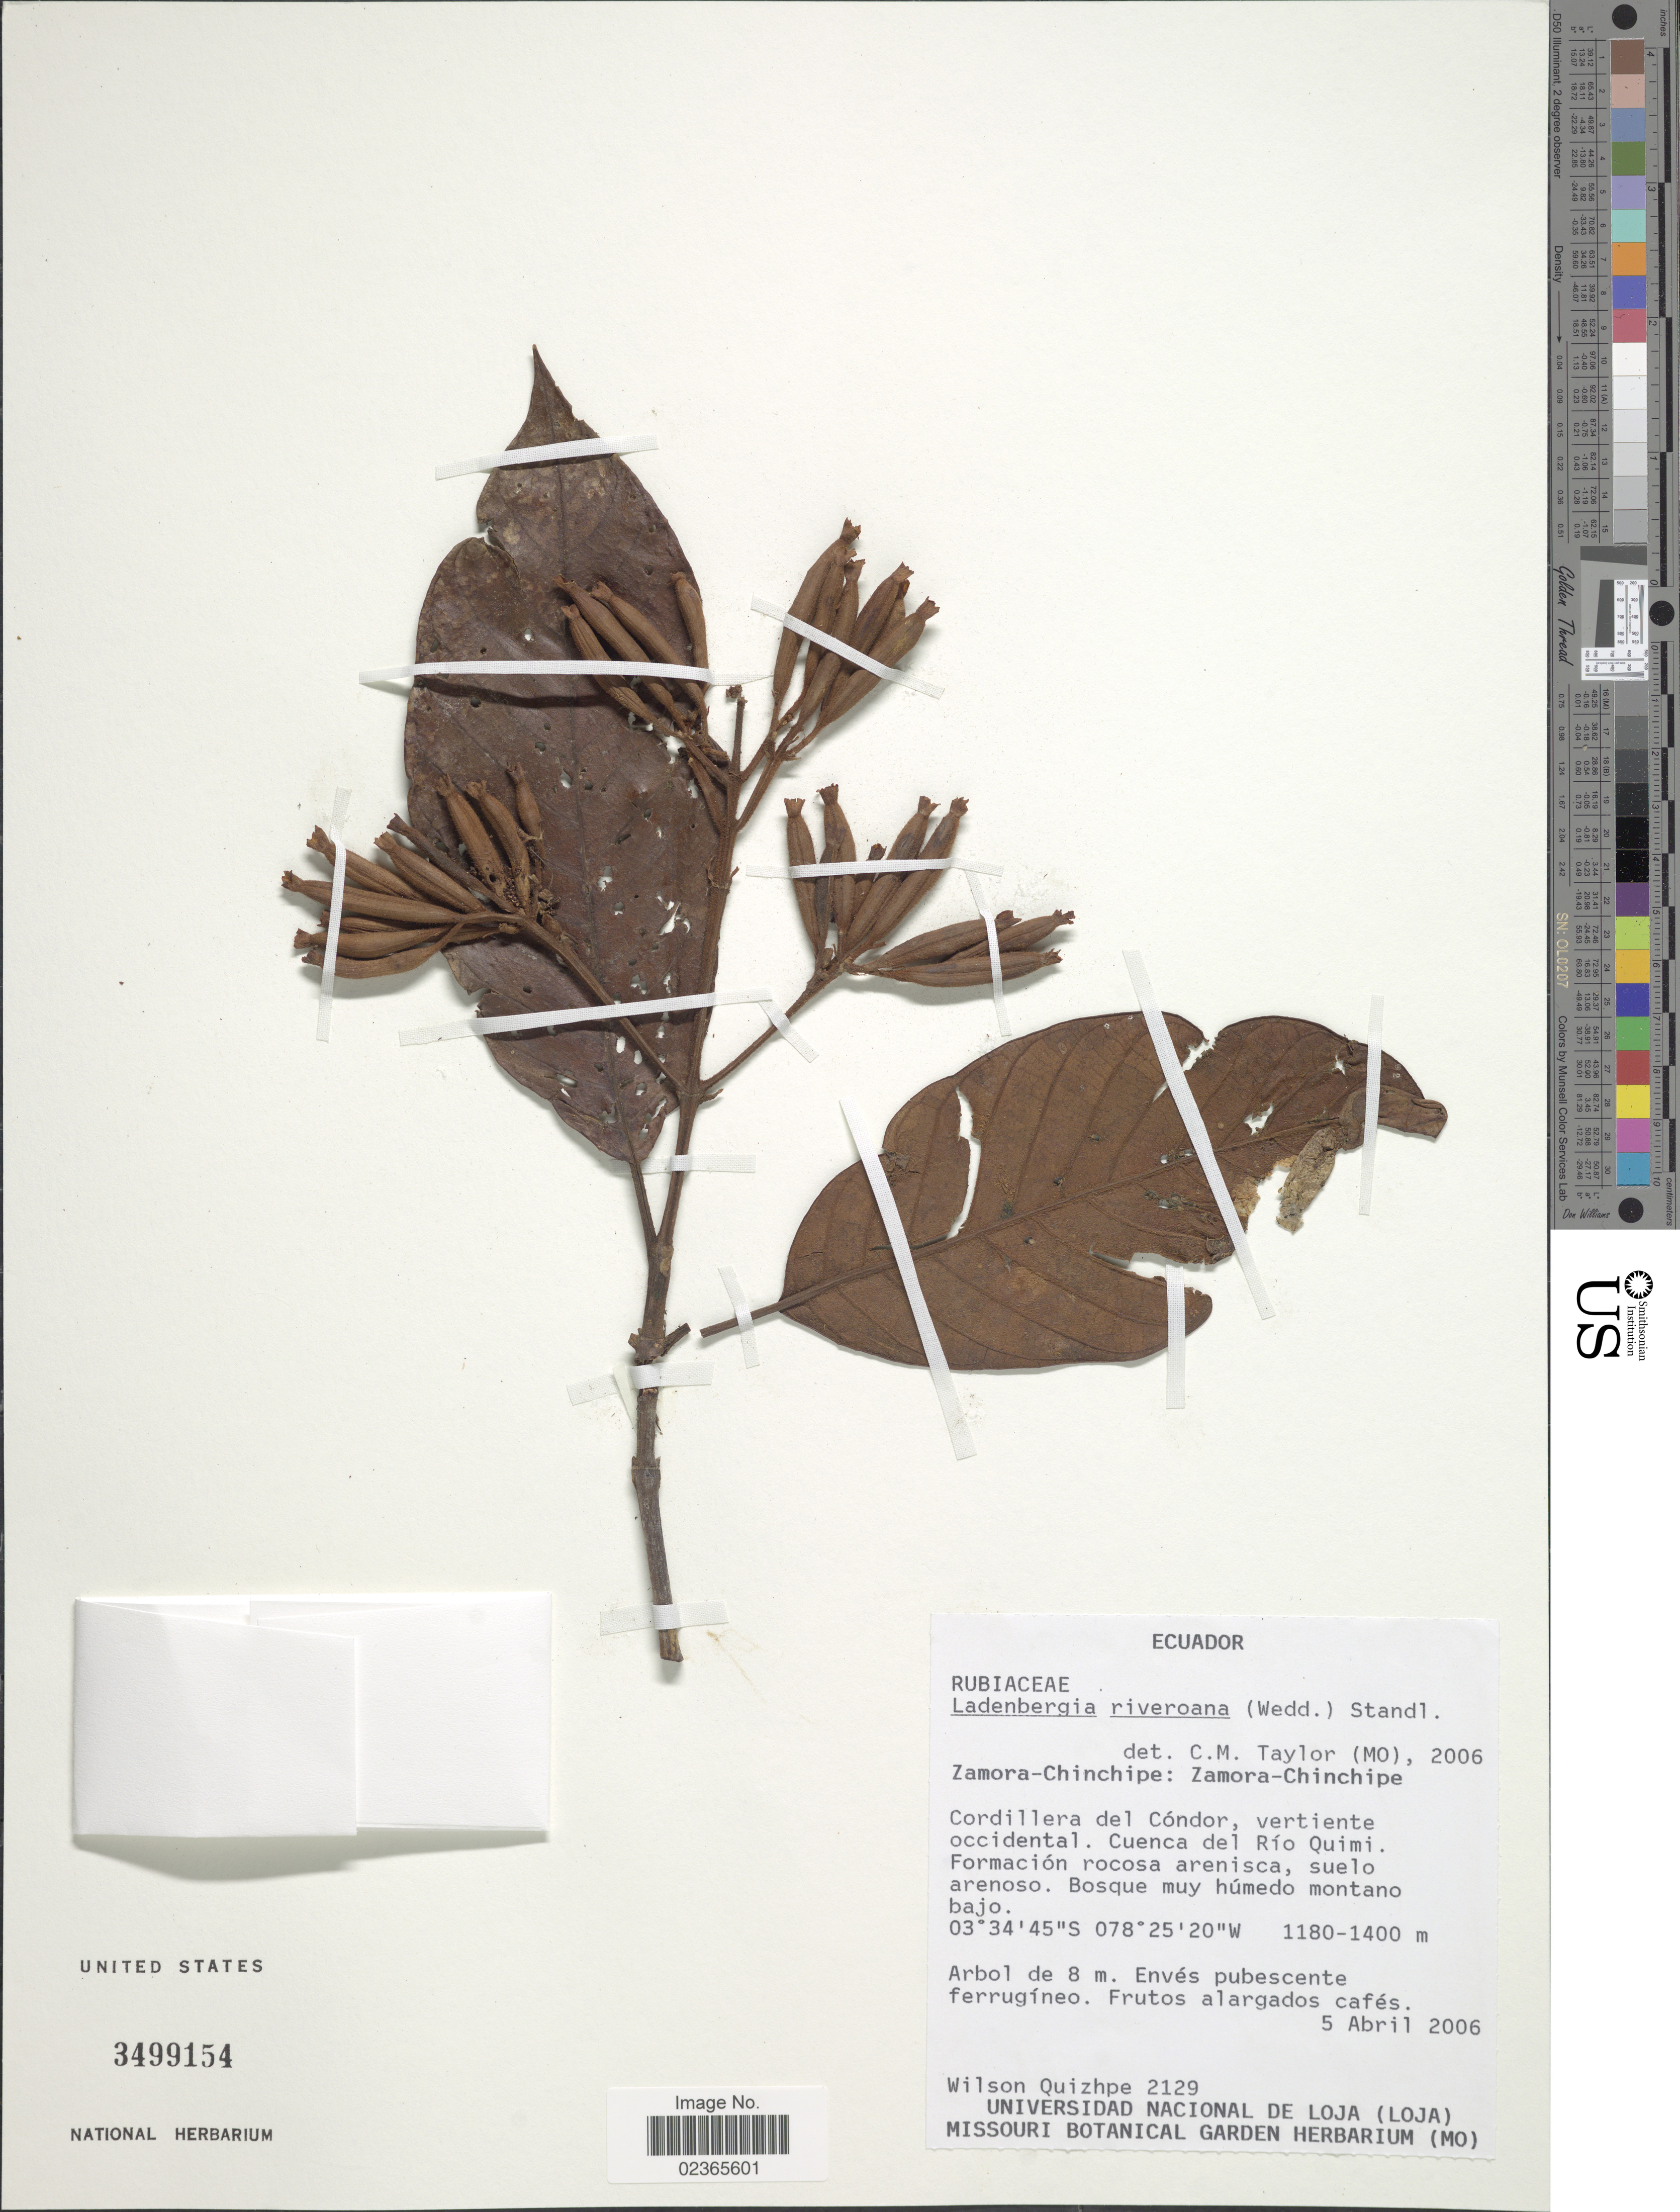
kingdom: Plantae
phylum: Tracheophyta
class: Magnoliopsida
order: Gentianales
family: Rubiaceae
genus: Ladenbergia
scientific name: Ladenbergia riveroana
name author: (Wedd.) Standl.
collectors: W. Quizhpe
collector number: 2129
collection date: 2006-04-05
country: Ecuador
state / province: Zamora-Chinchipe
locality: Zamora-Chinchipe, Cordillera del Condor, vertiente occidental. Cuenca del Rio Quimi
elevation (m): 1180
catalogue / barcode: US 3499154